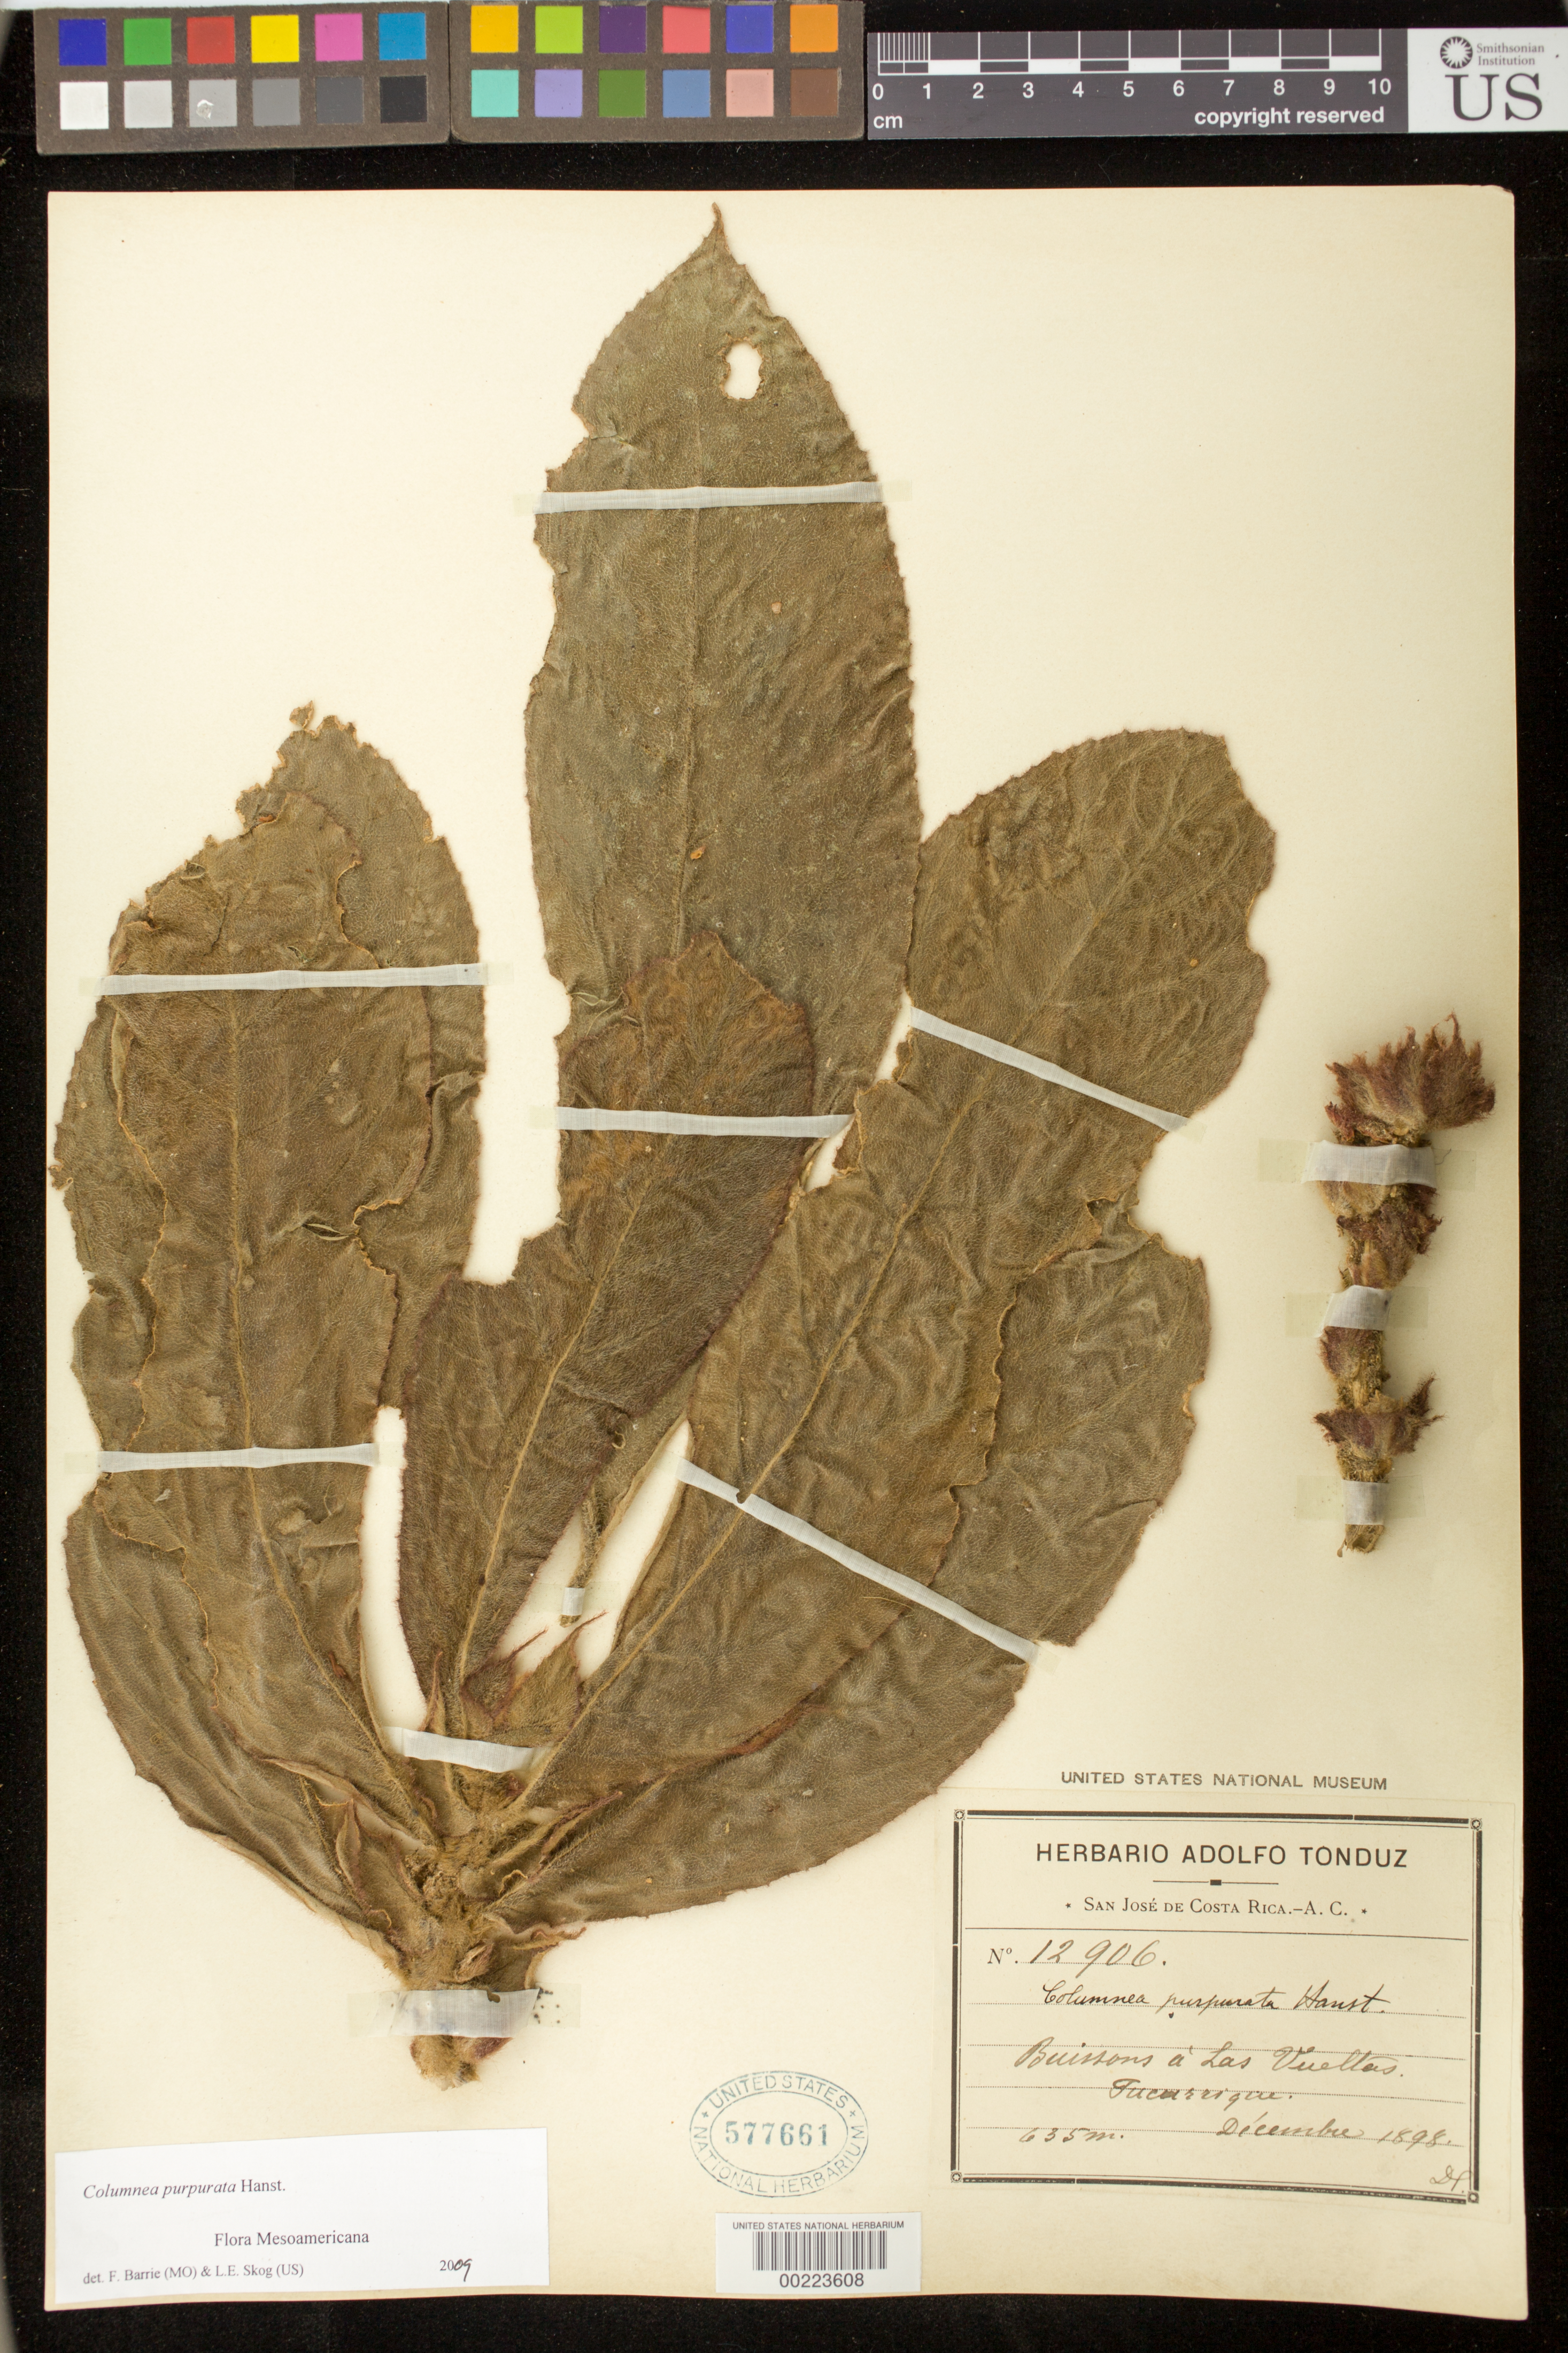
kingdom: Plantae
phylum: Tracheophyta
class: Magnoliopsida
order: Lamiales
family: Gesneriaceae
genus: Columnea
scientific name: Columnea purpurata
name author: Hanst.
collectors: A. Tonduz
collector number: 12906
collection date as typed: Dec 1898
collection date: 1898-12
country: Costa Rica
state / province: San José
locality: Las Vueltas, Tucurrique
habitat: Thickets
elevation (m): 635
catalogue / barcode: US 577661